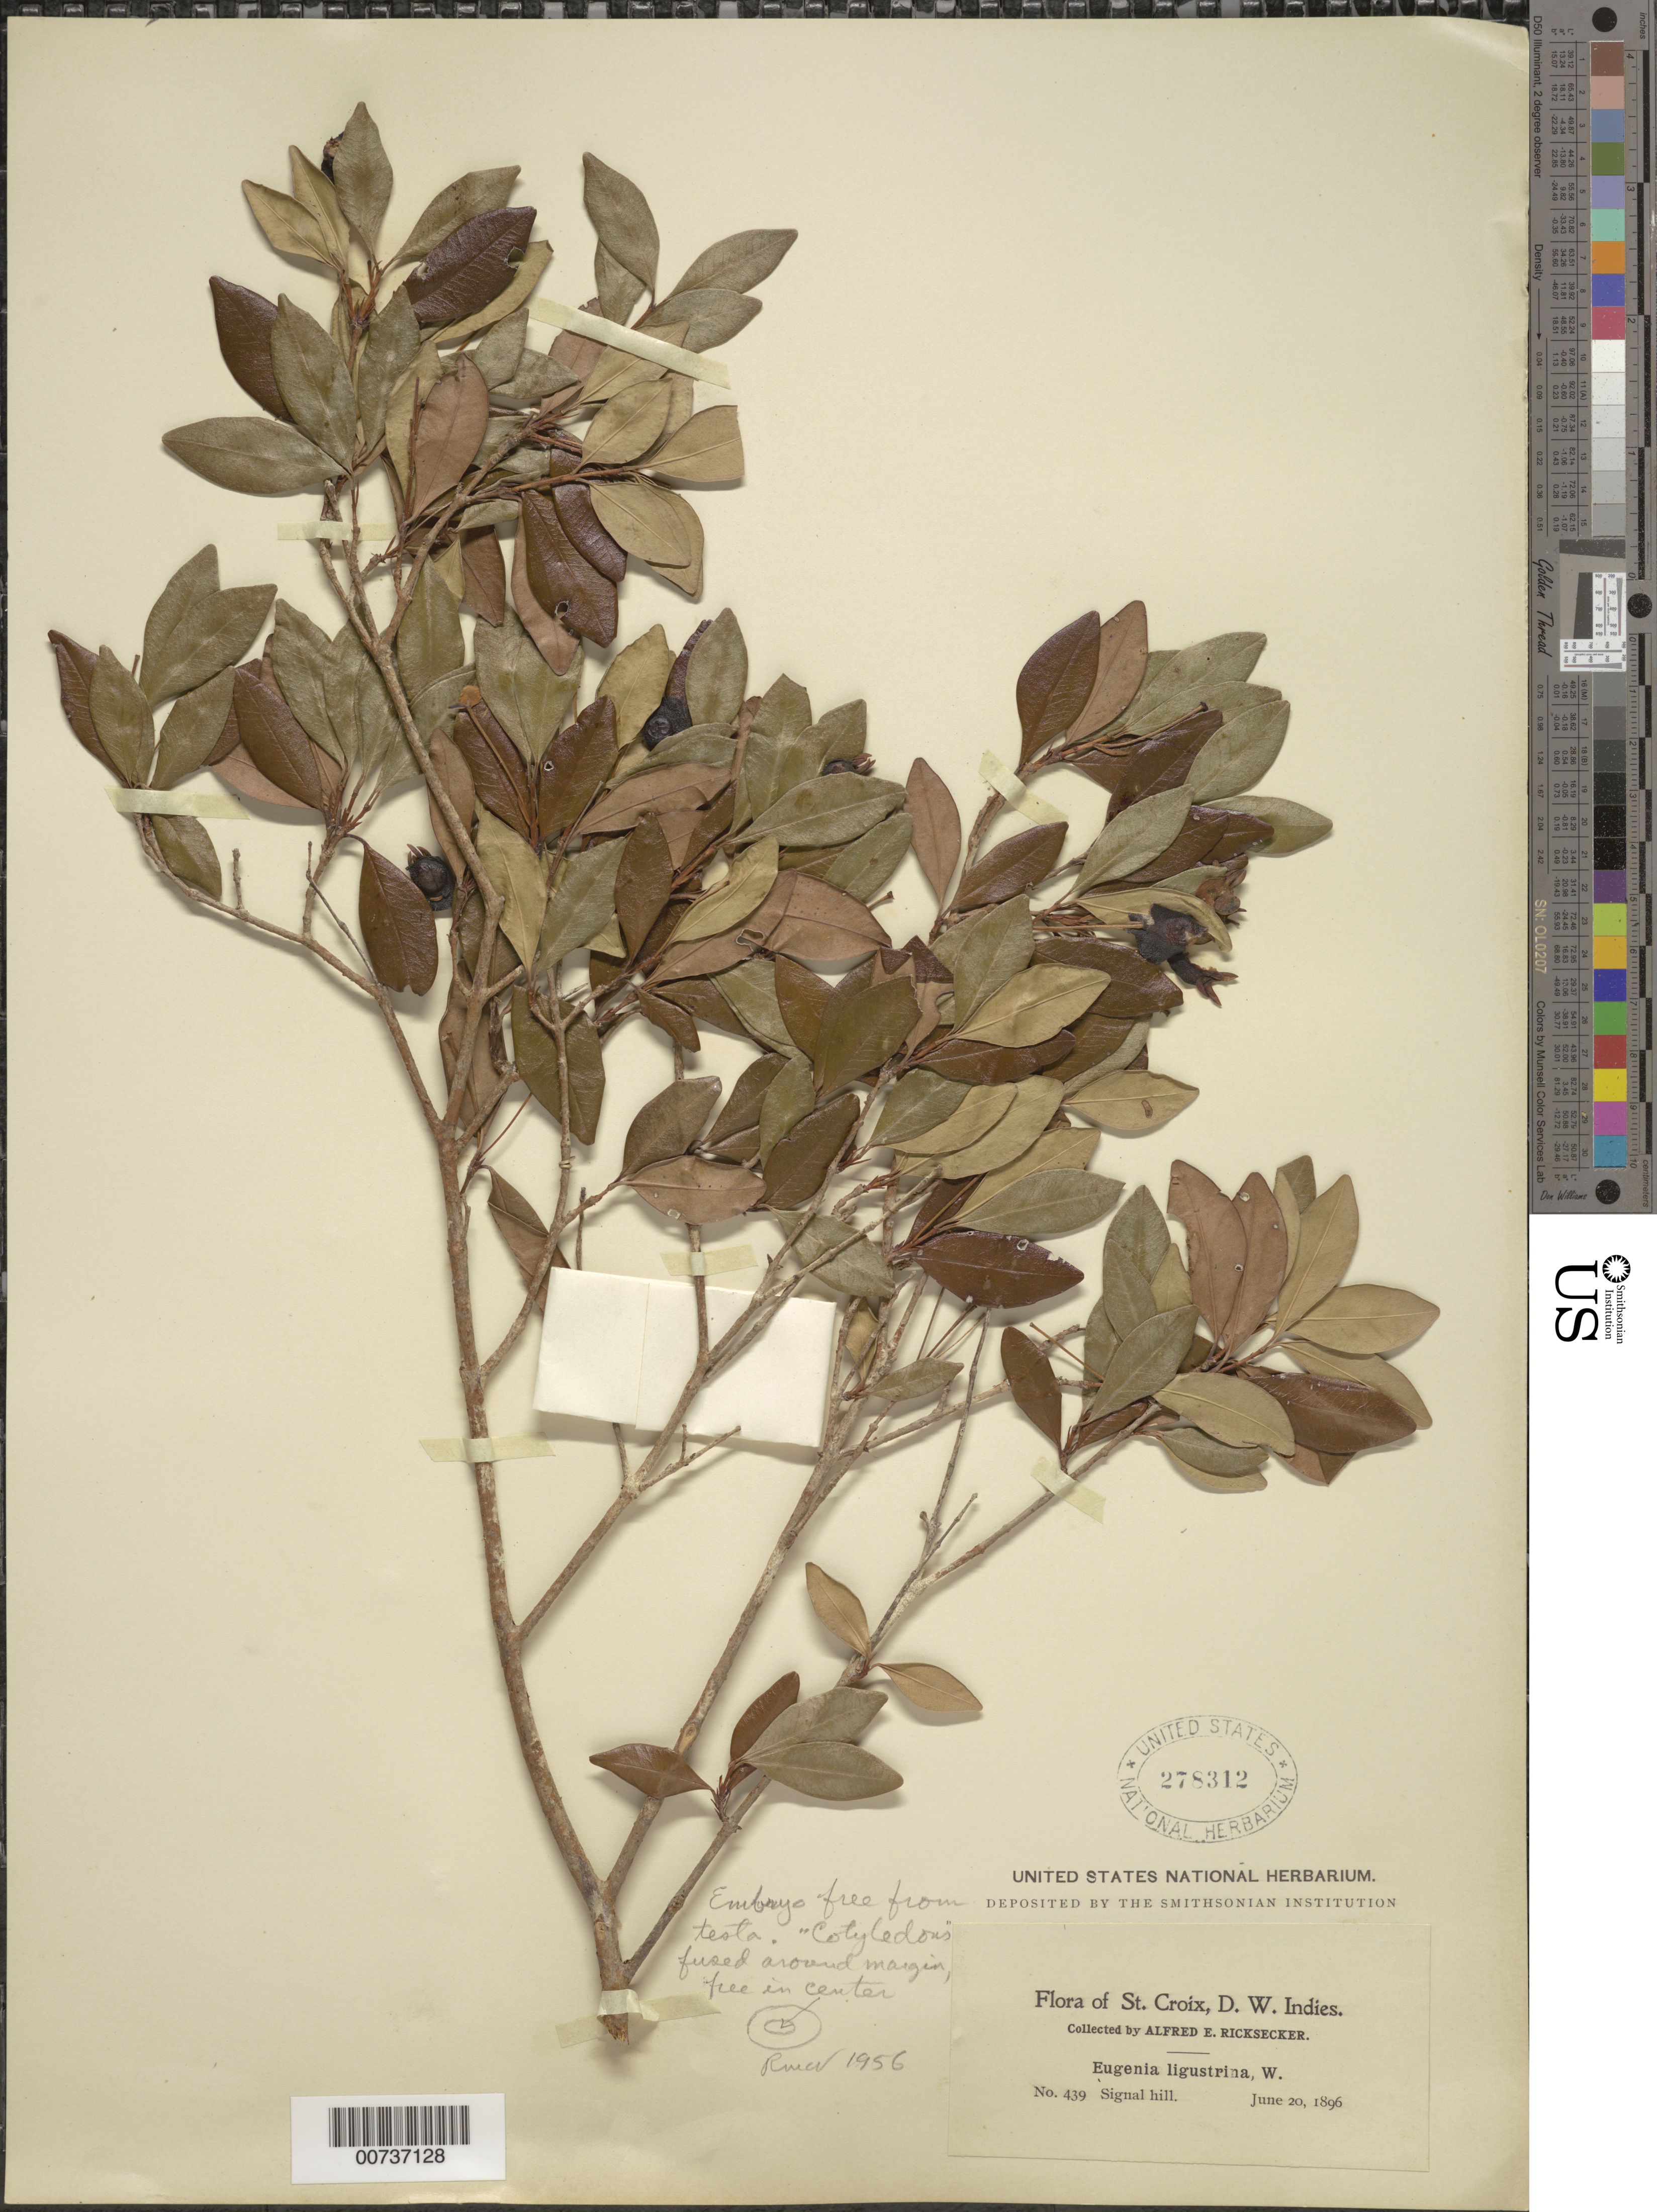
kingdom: Plantae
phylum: Tracheophyta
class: Magnoliopsida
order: Myrtales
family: Myrtaceae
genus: Eugenia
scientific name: Eugenia ligustrina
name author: (Sw.) Willd.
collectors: A. E. Ricksecker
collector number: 439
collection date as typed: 20 Jun 1896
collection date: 1896-06-20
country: U.S. Virgin Islands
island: St. Croix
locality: Signal Hill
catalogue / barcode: US 278312